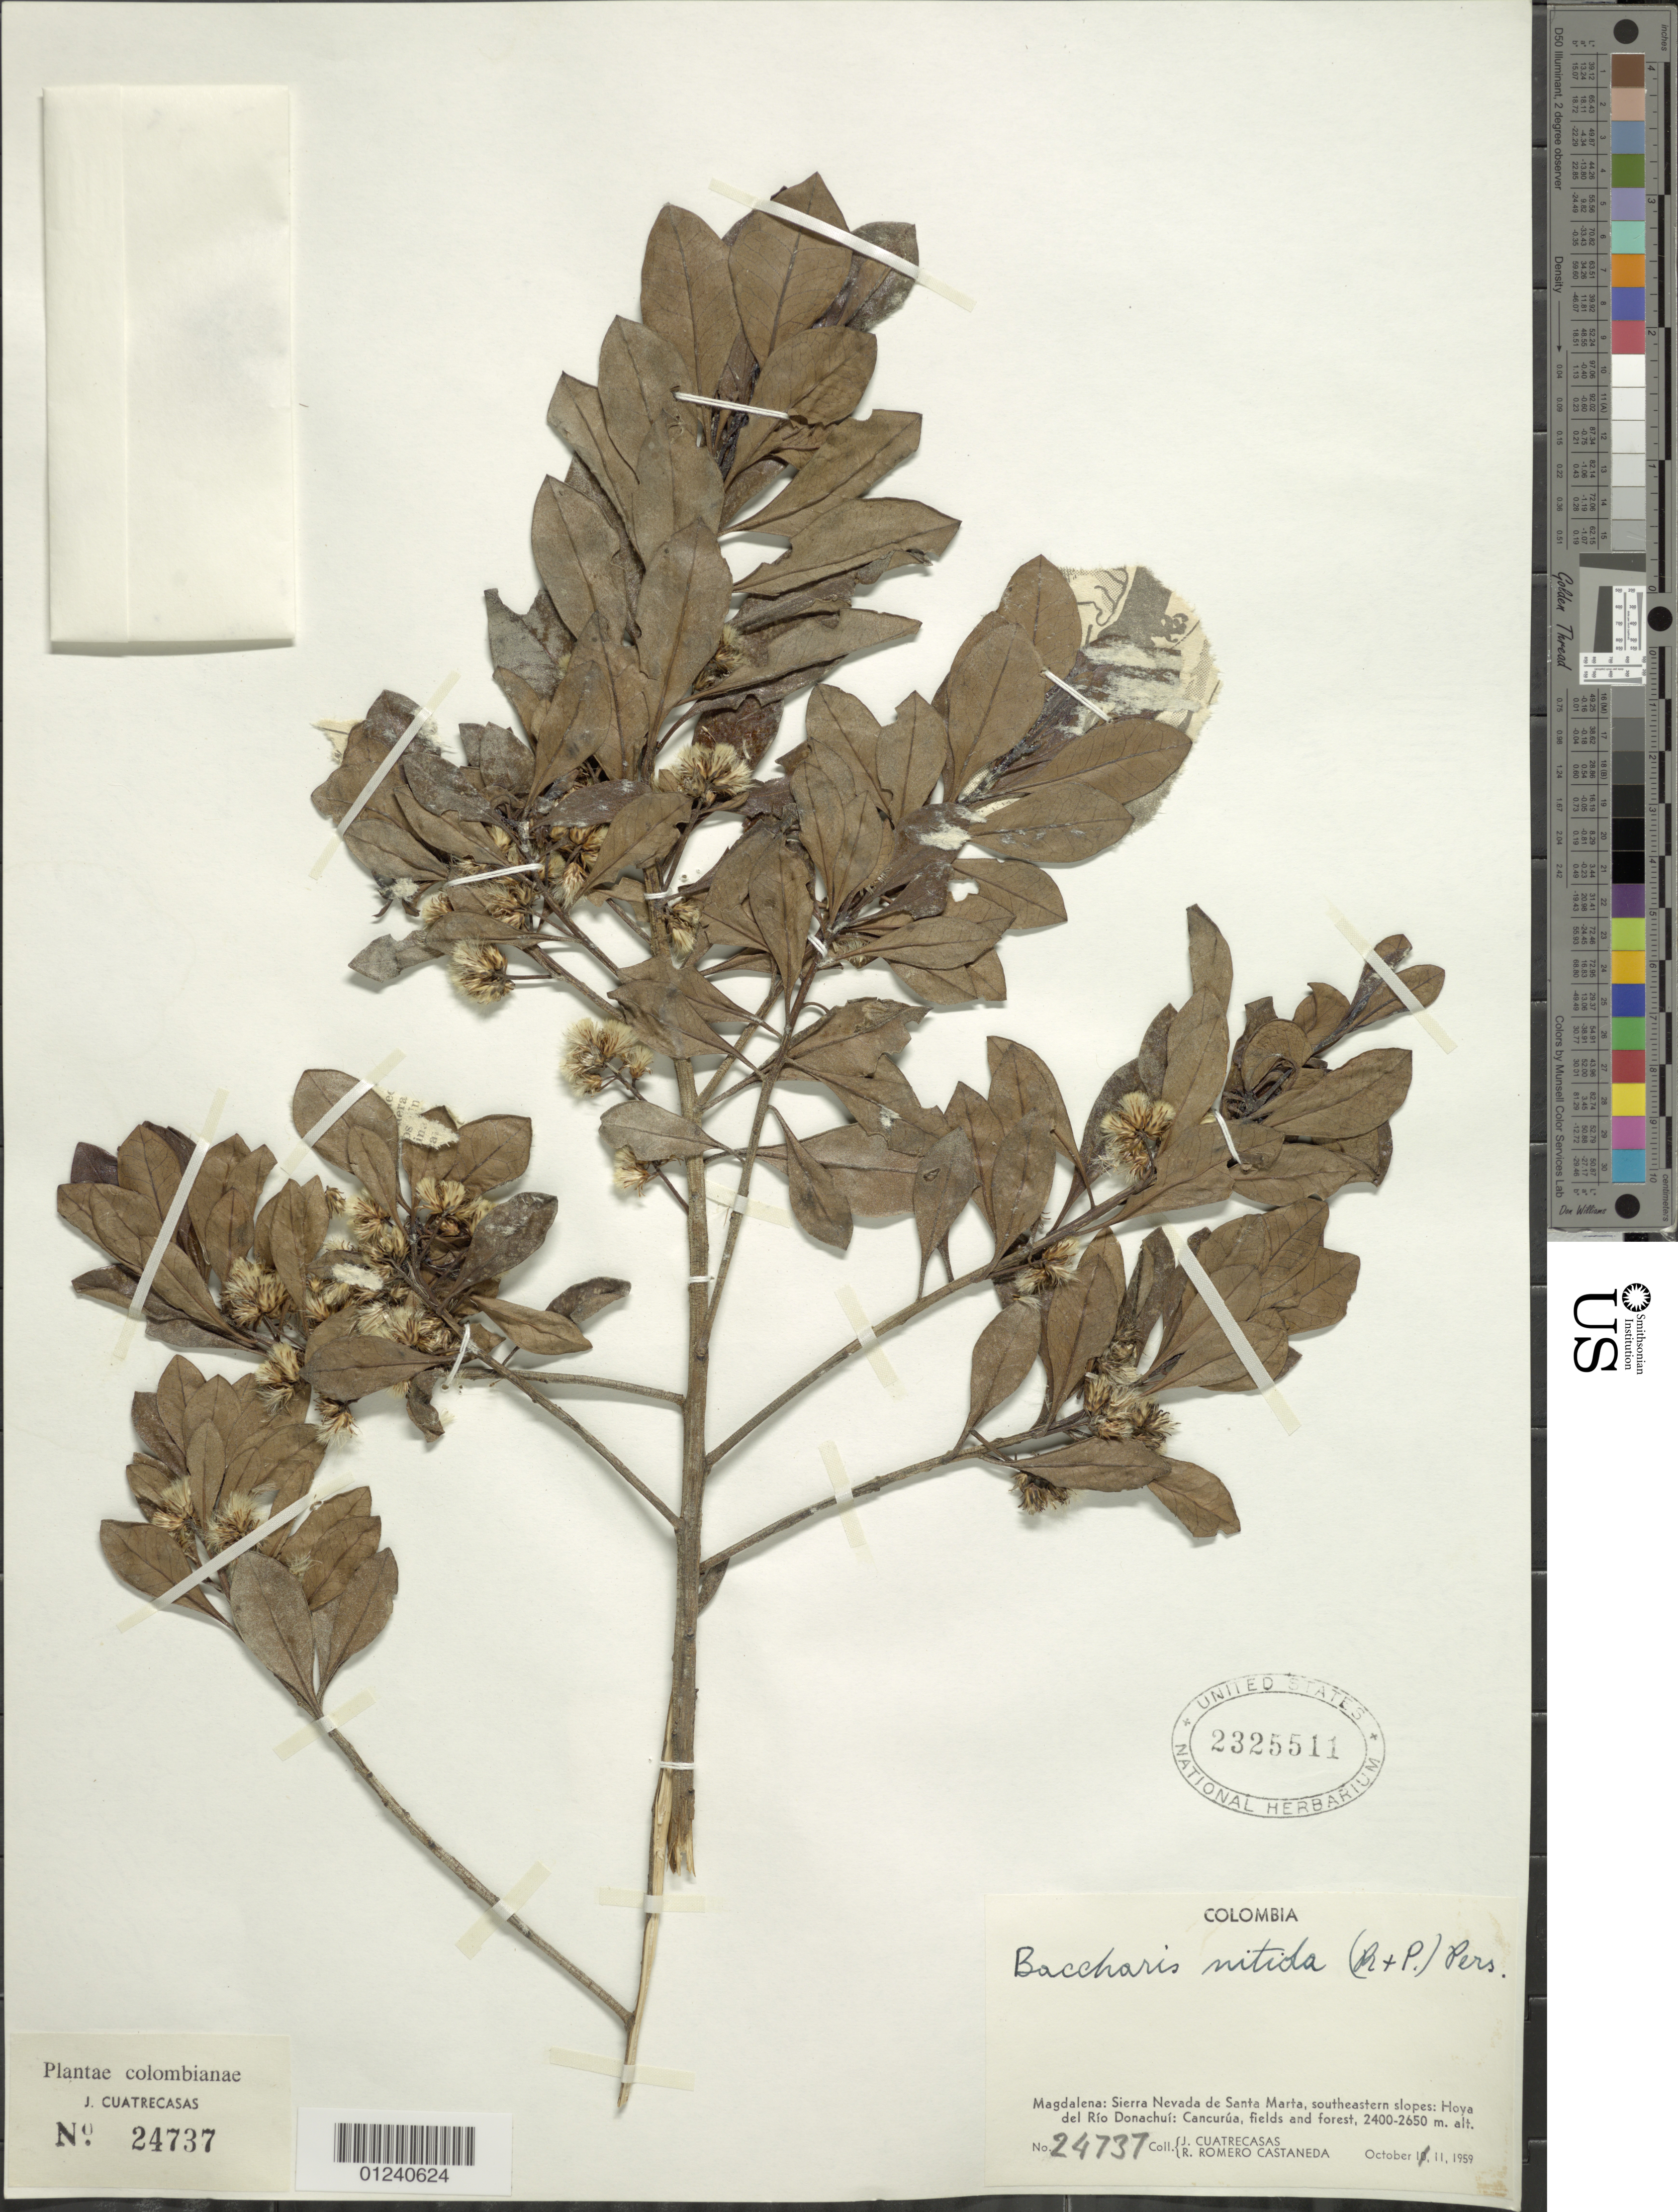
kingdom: Plantae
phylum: Tracheophyta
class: Magnoliopsida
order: Asterales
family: Asteraceae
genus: Baccharis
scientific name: Baccharis nitida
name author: (Ruiz & Pav.) Pers.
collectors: J. Cuatrecasas & R. Romero Castañeda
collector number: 24737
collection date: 1959-10-11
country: Colombia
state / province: Magdalena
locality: Sierra Nevada de Santa Marta, southeastern slopes: Hoya del Río Donachuí: Cancurúa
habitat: Fields and forests.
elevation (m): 2400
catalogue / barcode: US 2325511